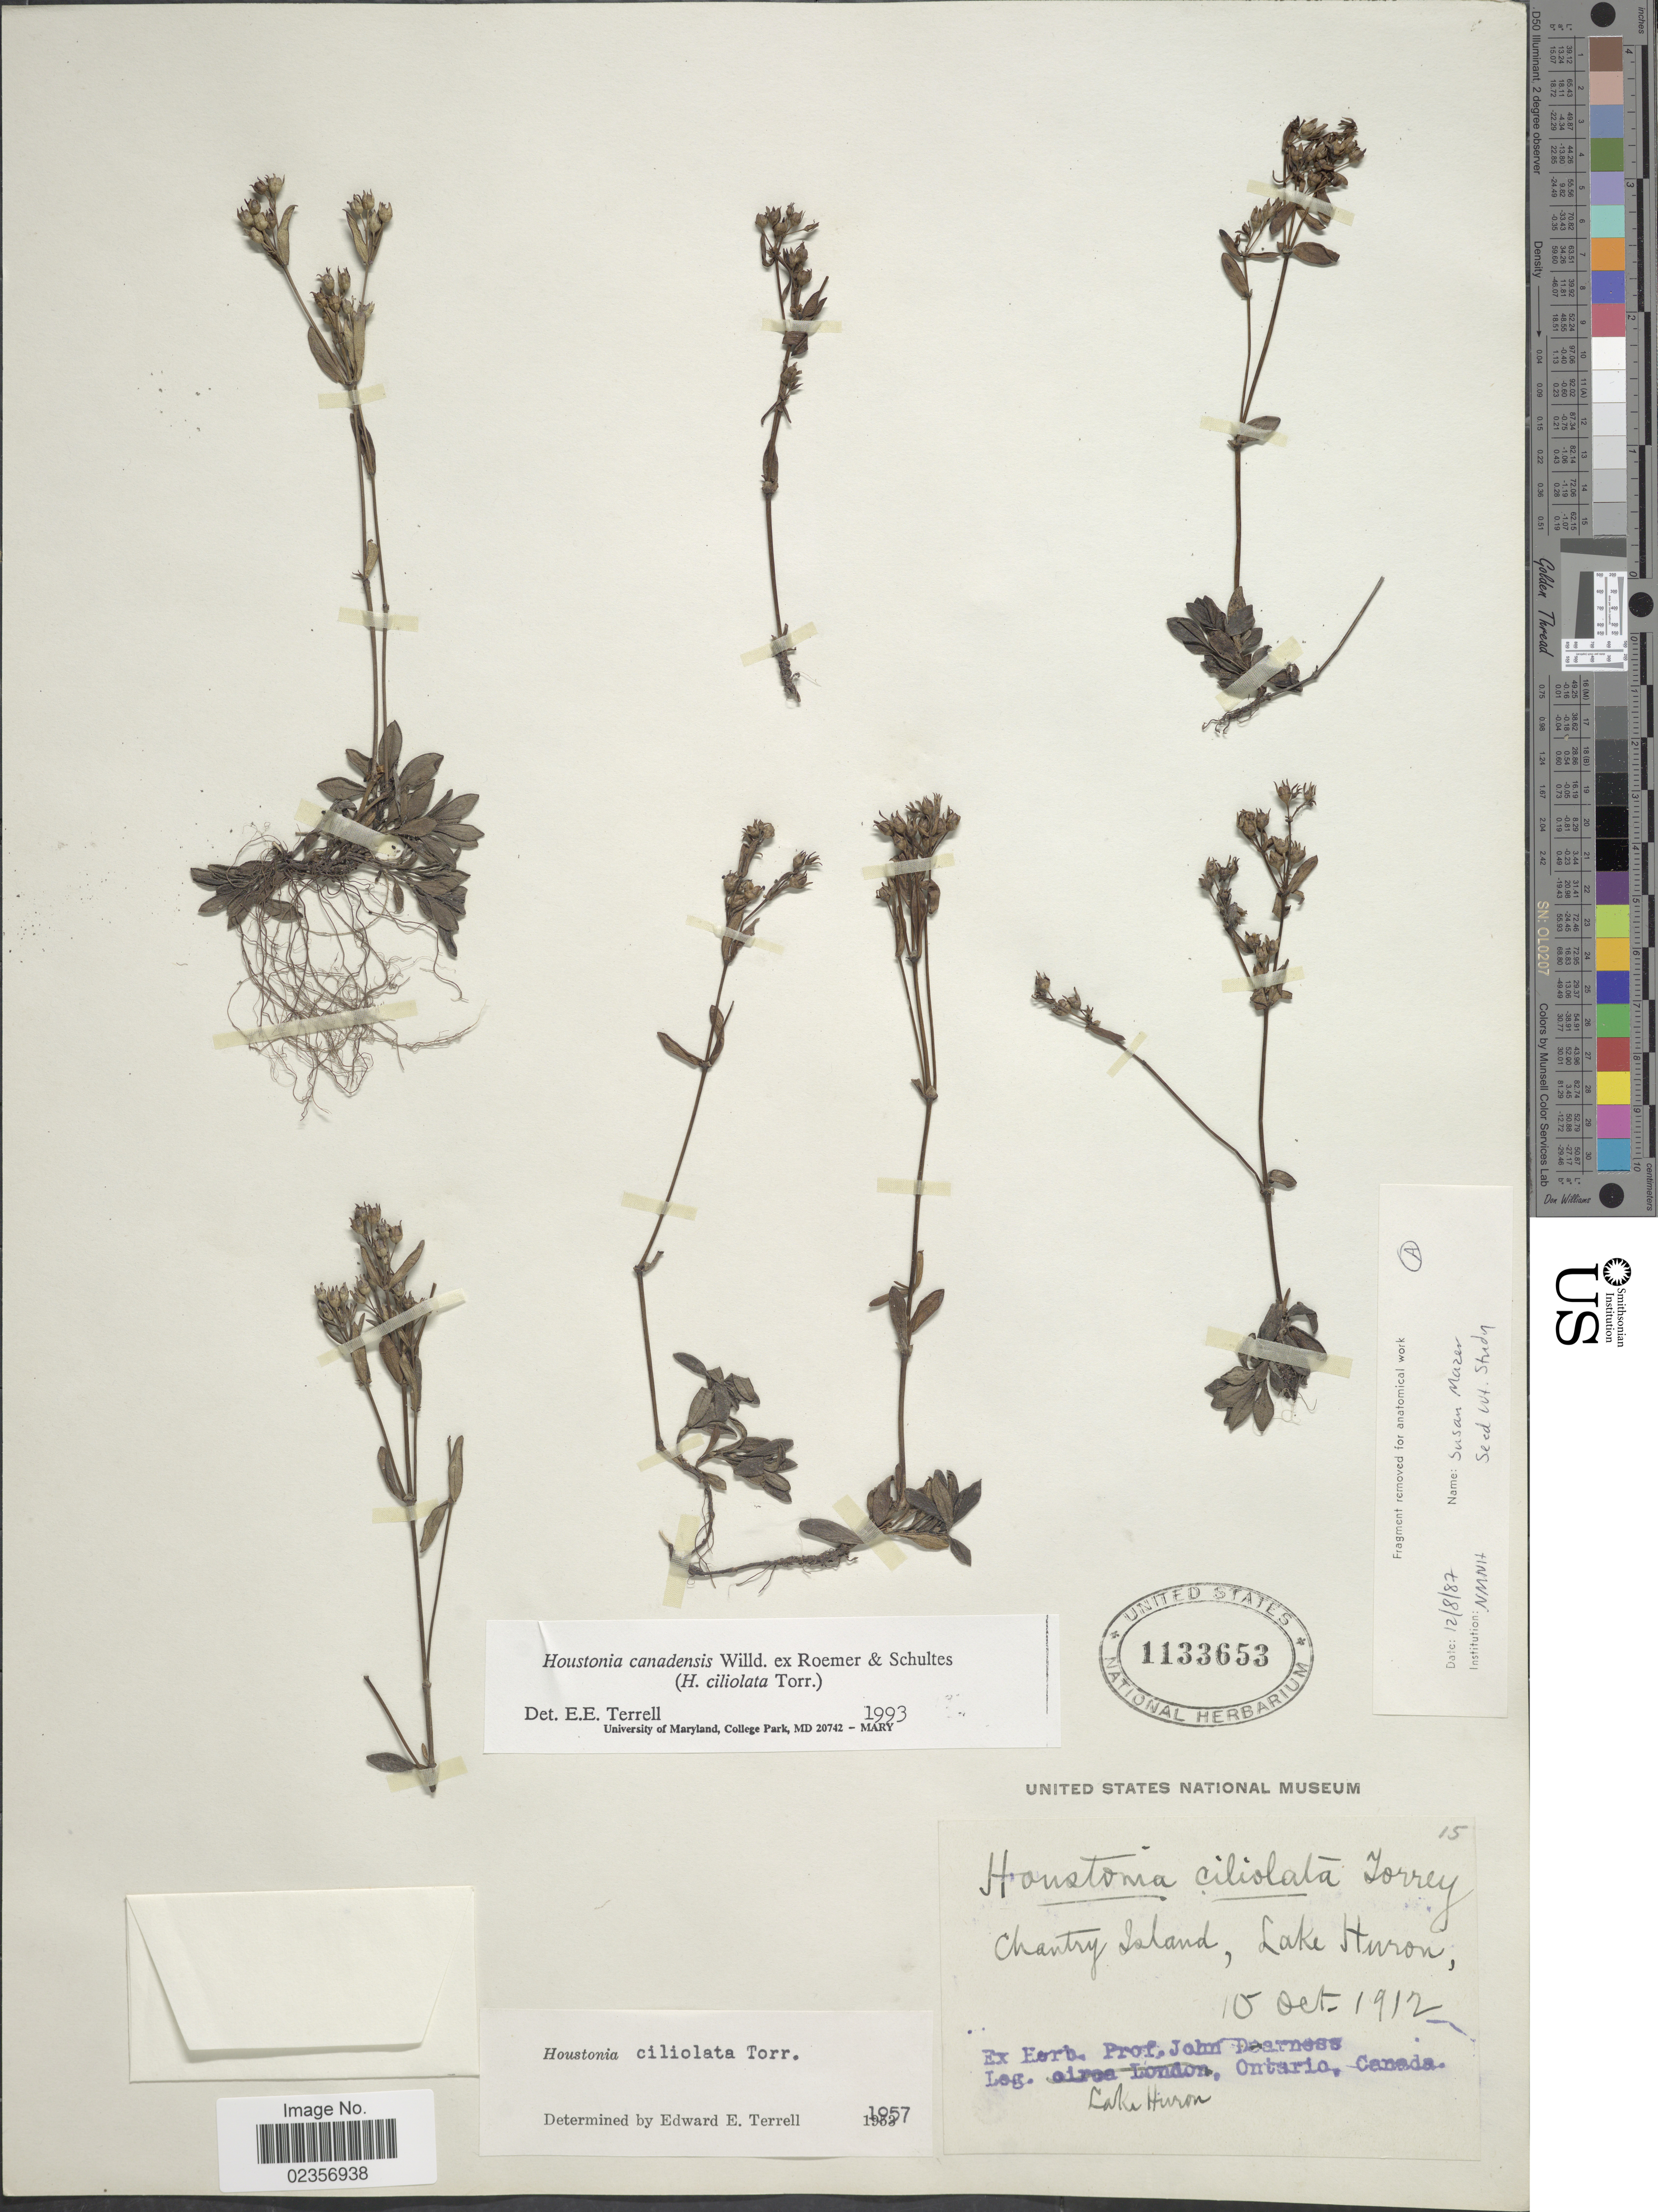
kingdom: Plantae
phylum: Tracheophyta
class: Magnoliopsida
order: Gentianales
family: Rubiaceae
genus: Houstonia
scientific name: Houstonia canadensis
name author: Willd.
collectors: Ex herb. Prof. John Dearness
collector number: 15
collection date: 1912-10-10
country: Canada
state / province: Ontario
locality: Chantry Island, Lake Huron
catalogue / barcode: US 1133653